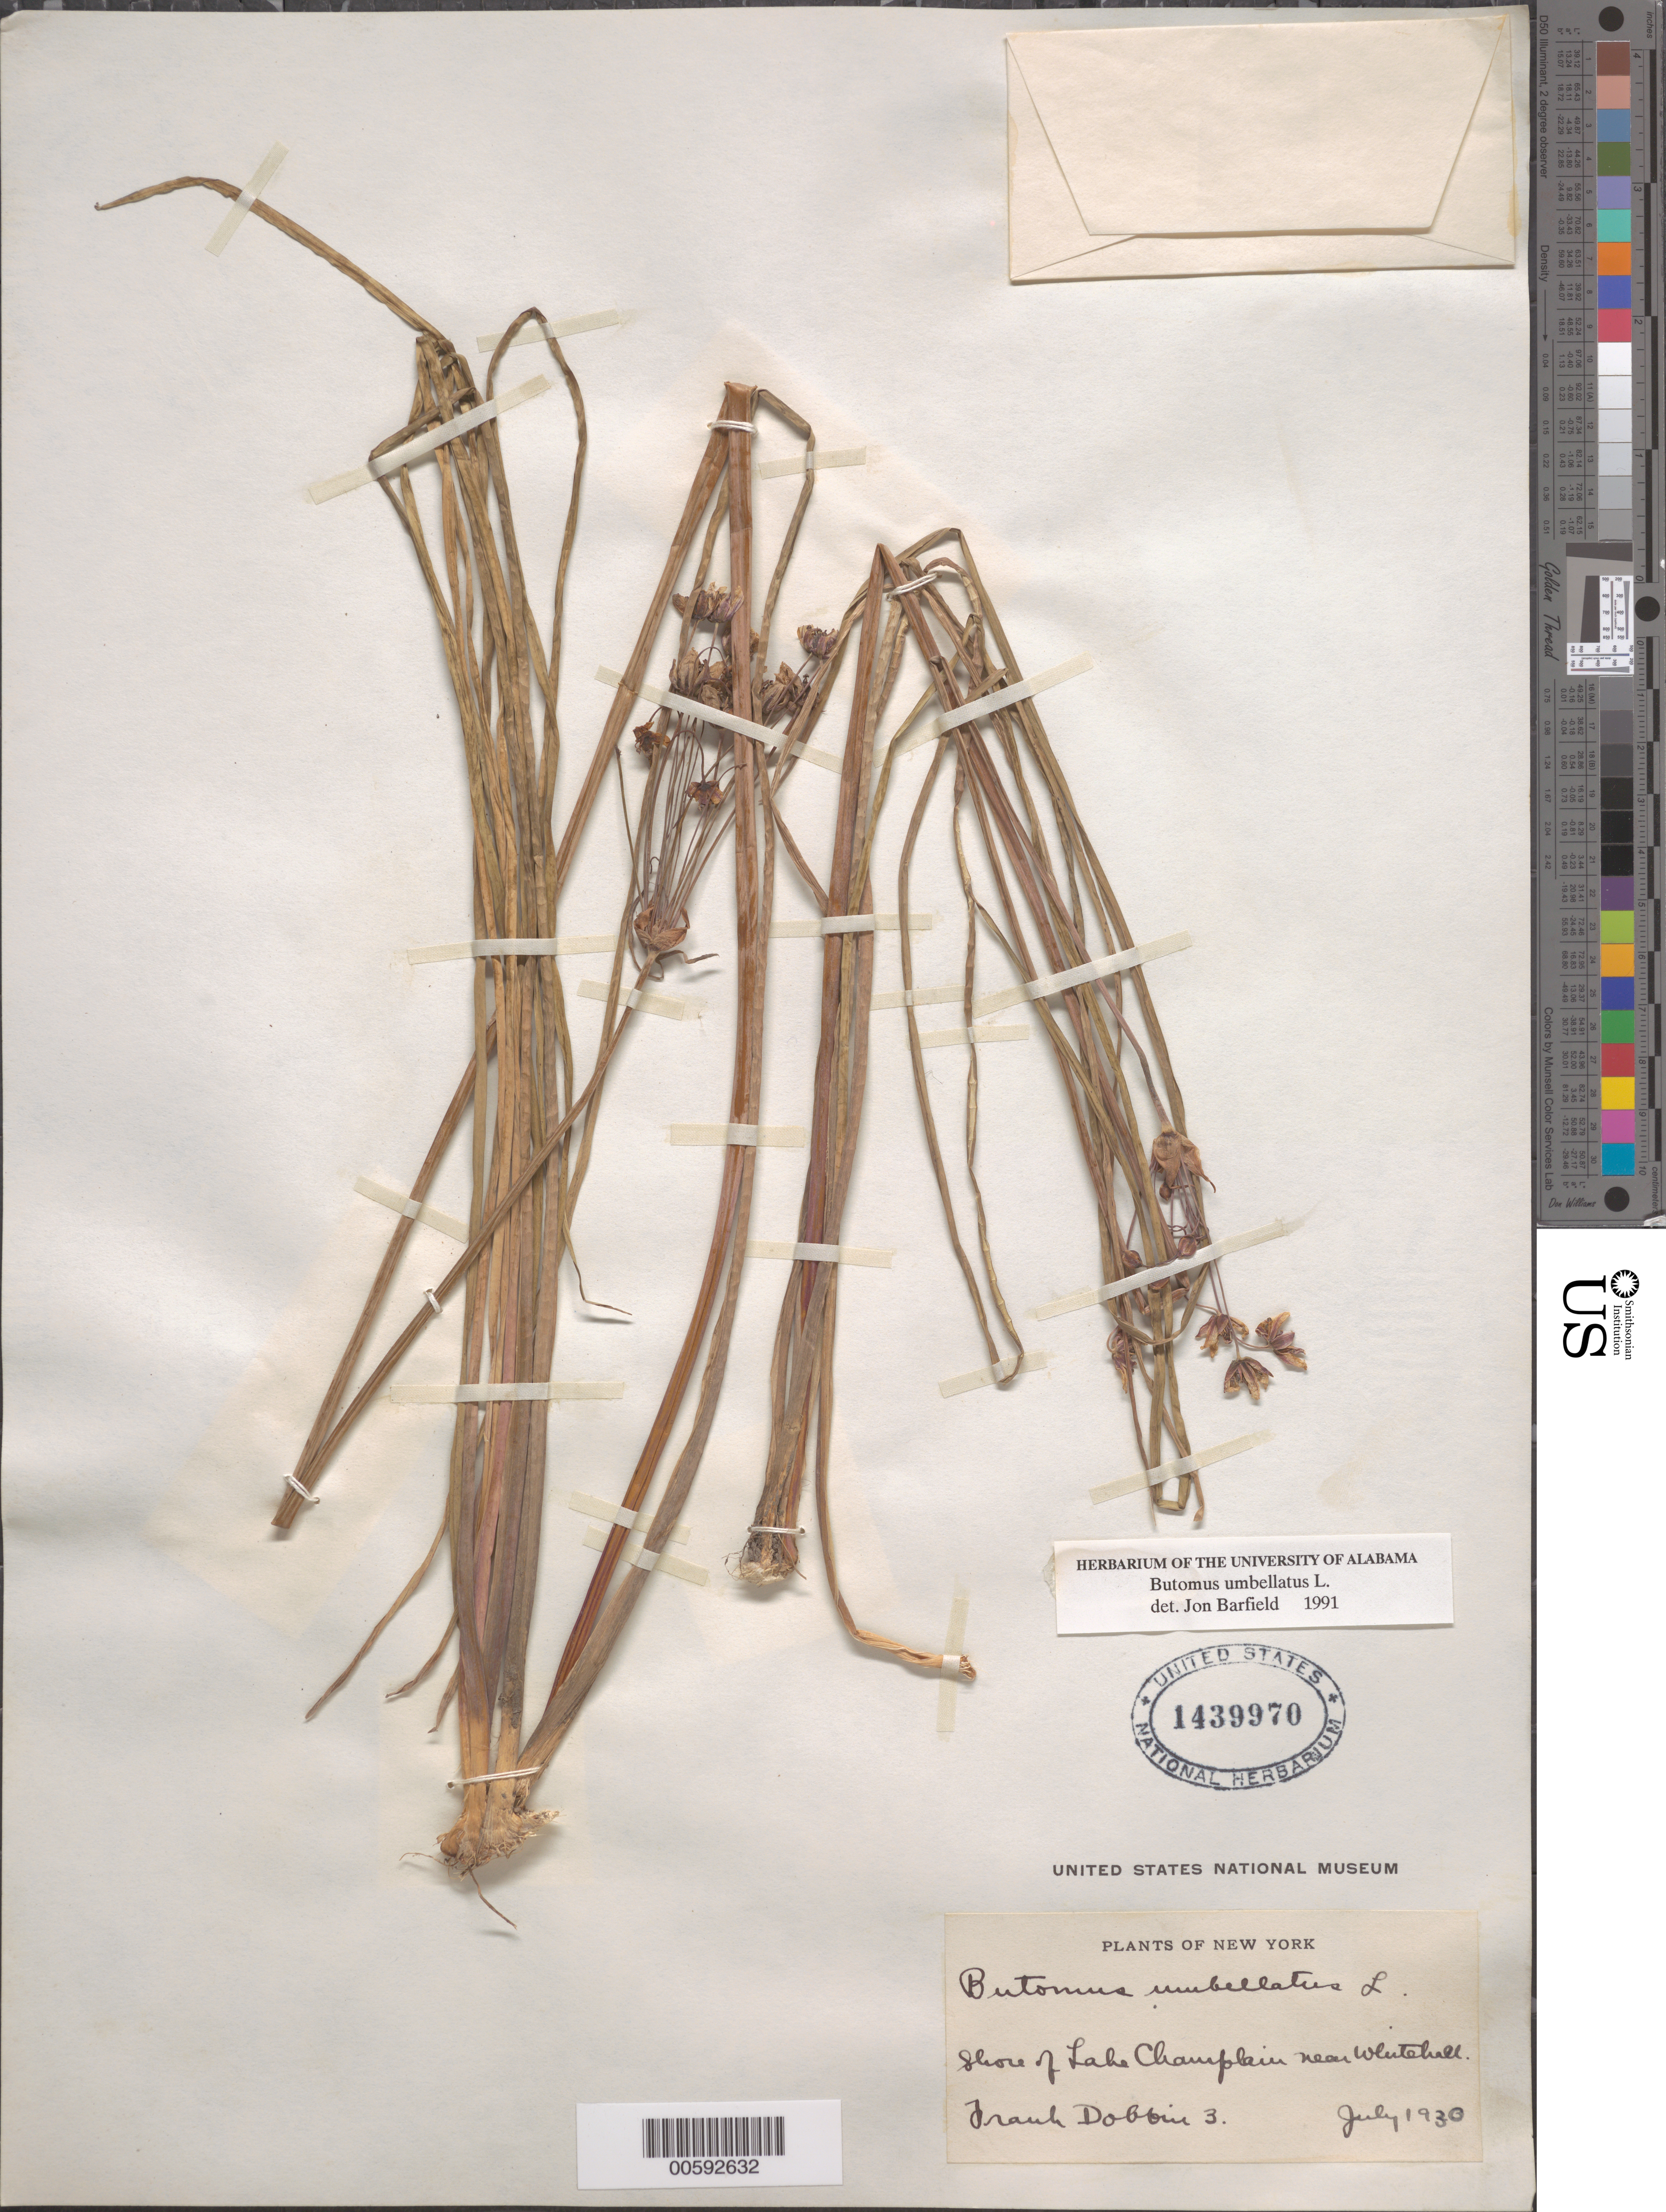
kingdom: Plantae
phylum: Tracheophyta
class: Liliopsida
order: Alismatales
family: Butomaceae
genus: Butomus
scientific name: Butomus umbellatus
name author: L.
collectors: F. Dobbin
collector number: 3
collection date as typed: Jul 1930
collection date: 1930-07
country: United States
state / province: New York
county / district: Washington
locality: Shore of Lake Champlain near Whitehall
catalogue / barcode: US 1439970